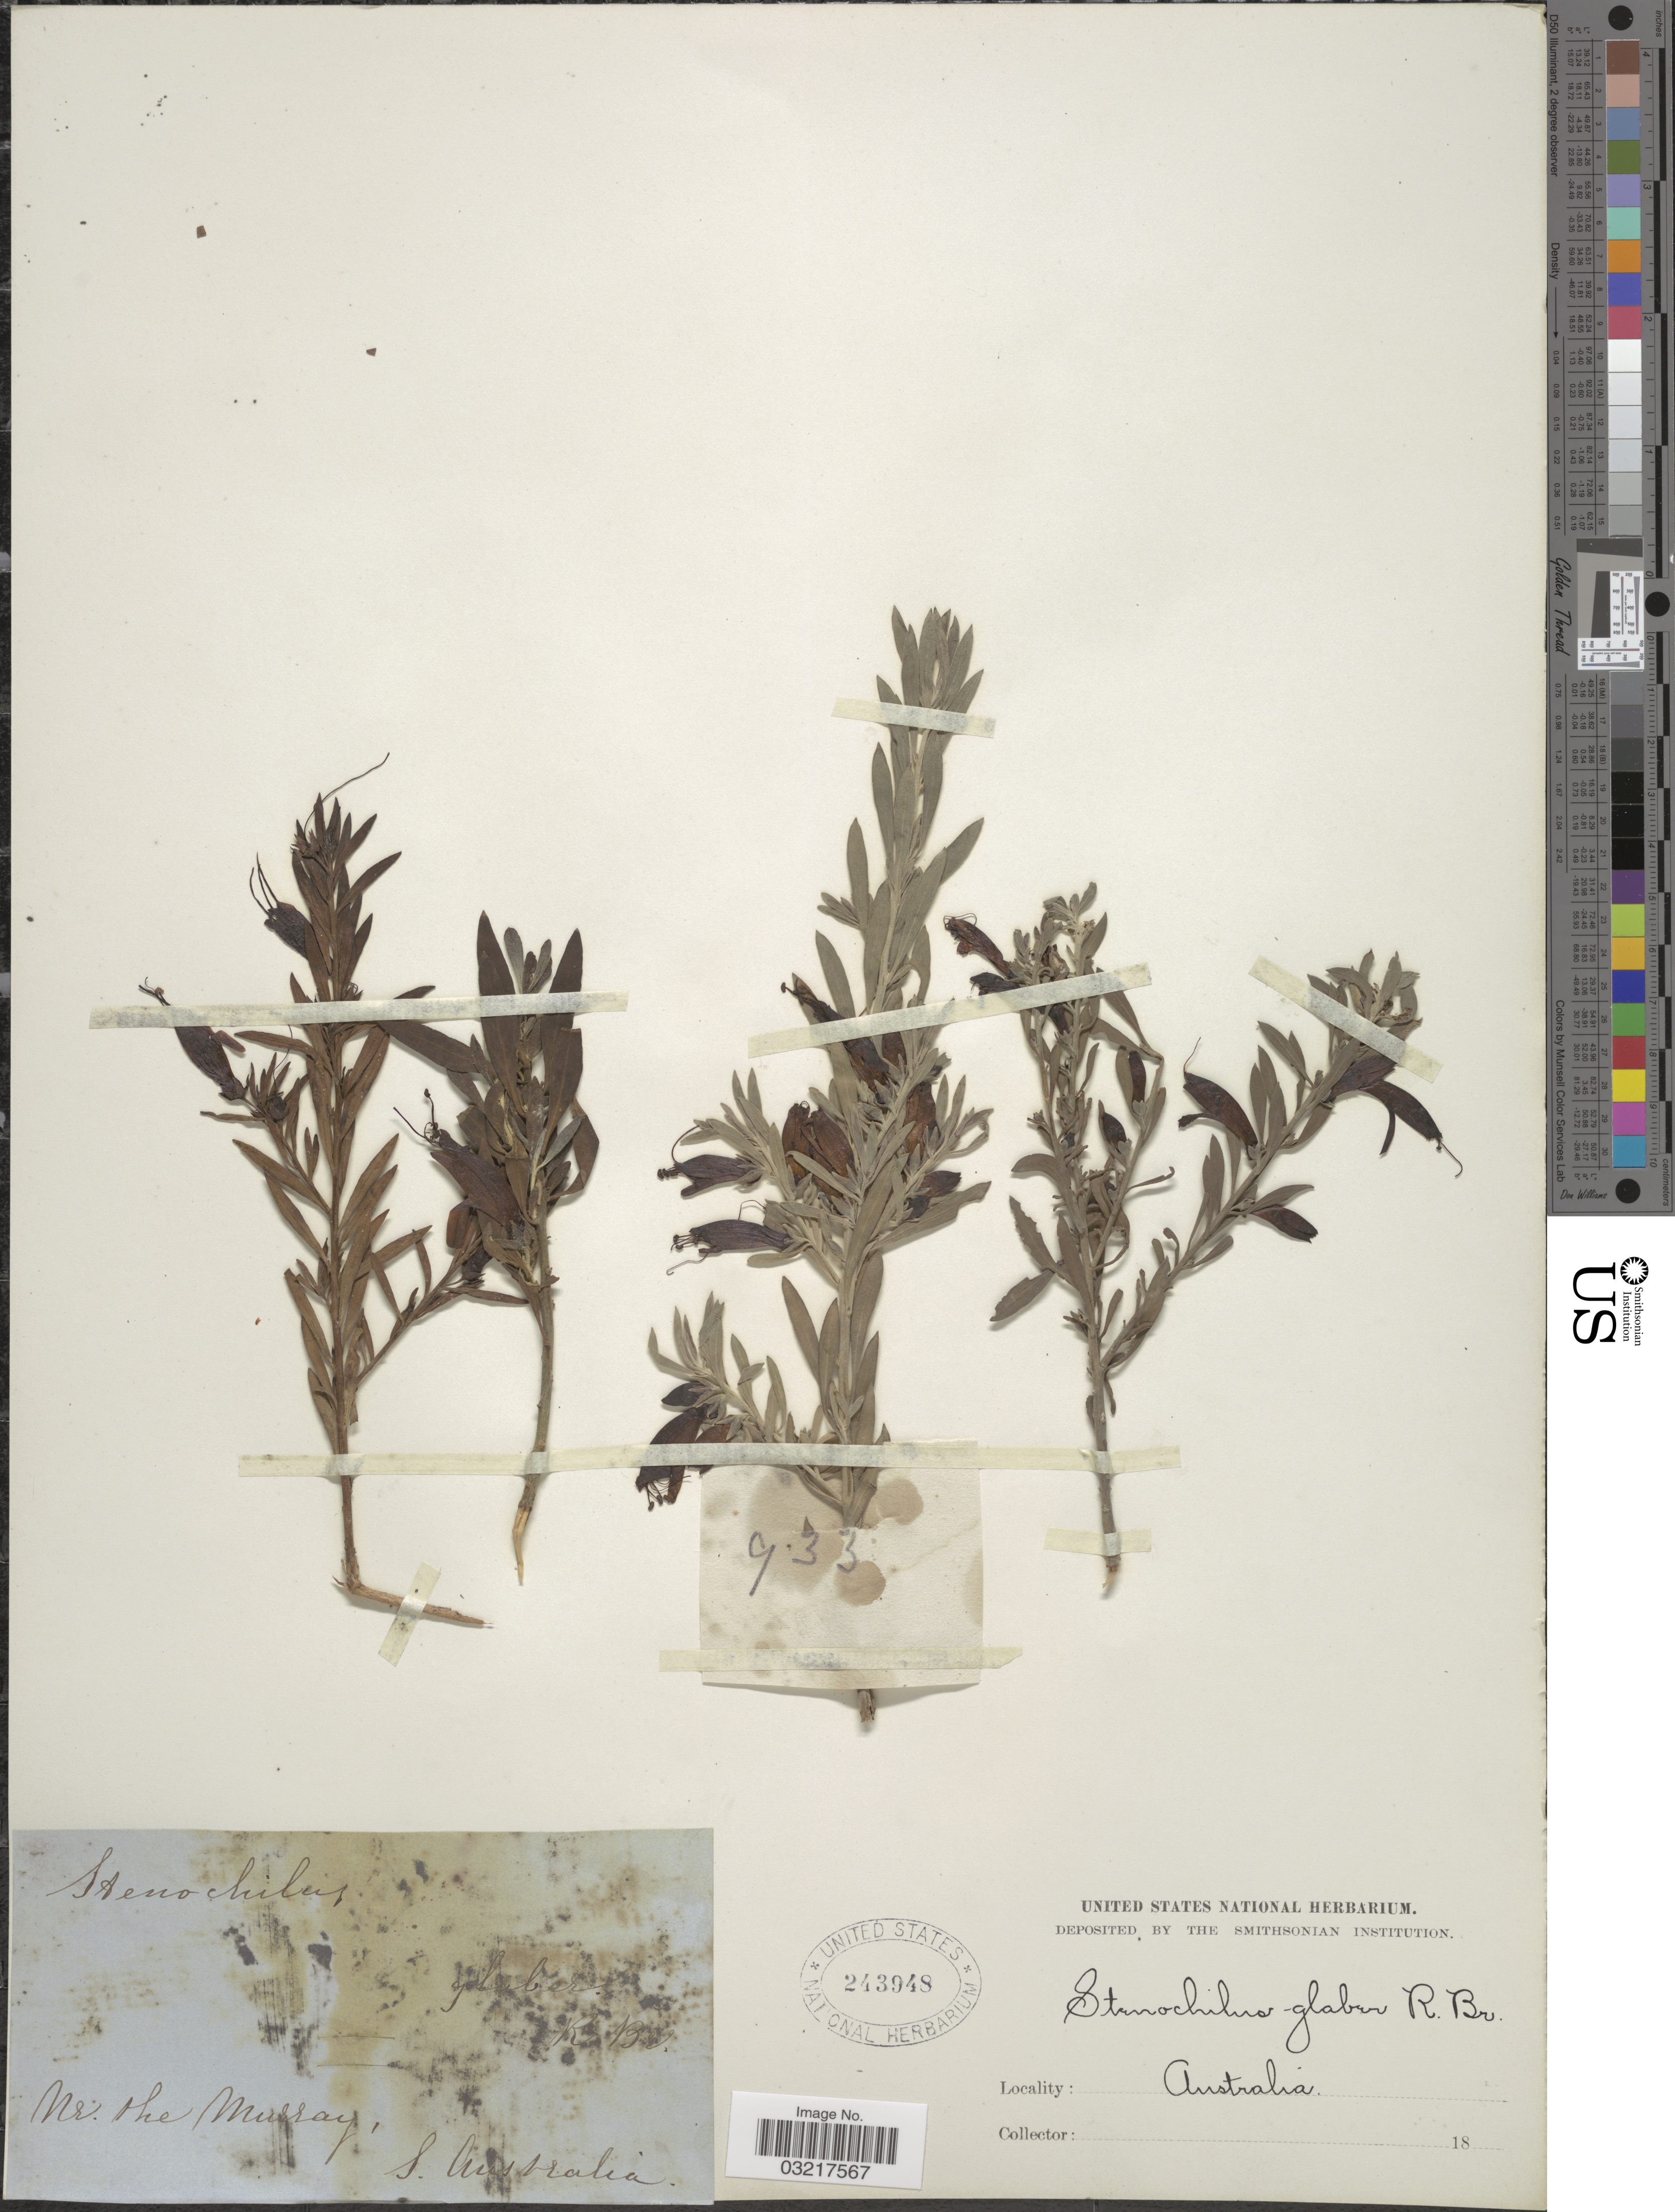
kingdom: Plantae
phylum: Tracheophyta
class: Magnoliopsida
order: Lamiales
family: Scrophulariaceae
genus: Eremophila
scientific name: Eremophila glabra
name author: (R. Br.) Ostenf.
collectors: ex herb. United States National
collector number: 933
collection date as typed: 18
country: Australia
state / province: South Australia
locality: Nr. the Murray, S. Australia.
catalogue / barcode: US 243948